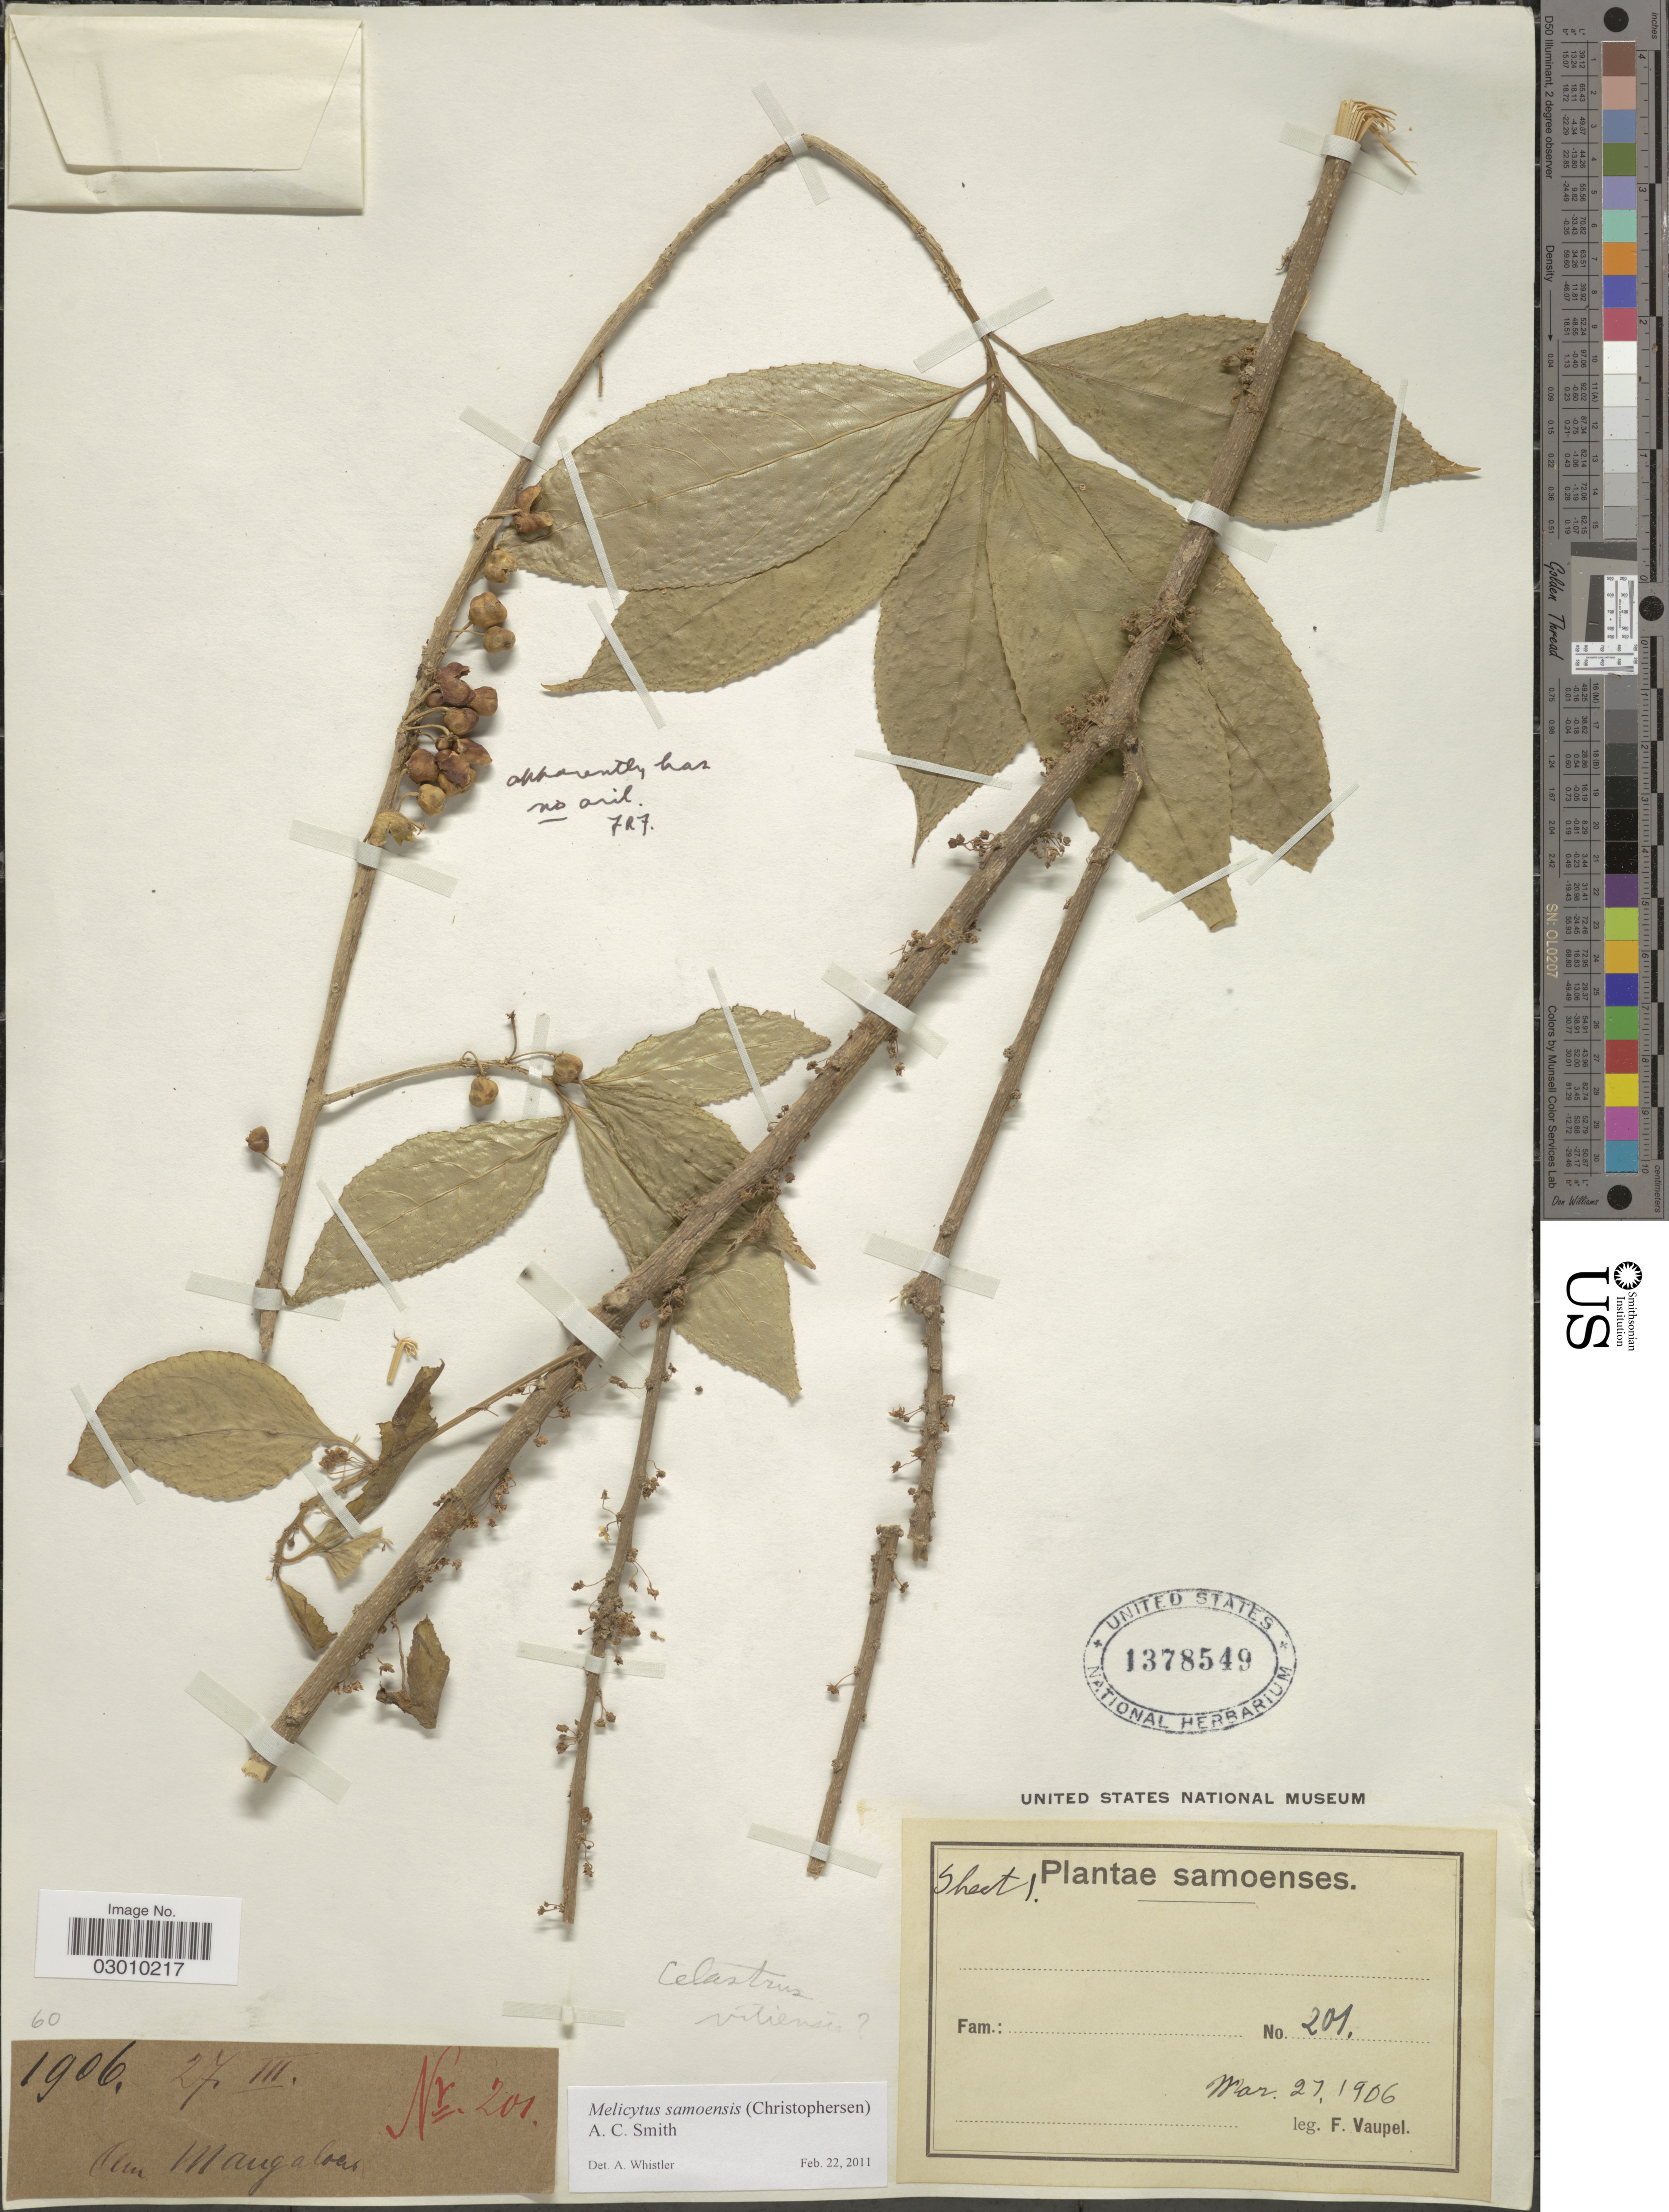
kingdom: Plantae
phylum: Tracheophyta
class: Magnoliopsida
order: Malpighiales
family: Violaceae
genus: Melicytus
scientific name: Melicytus samoensis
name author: (Christoph.) A.C. Sm.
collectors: F. Vaupel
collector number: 201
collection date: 1906-03-27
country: Samoa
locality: Samoenses. Am. Maugaloa.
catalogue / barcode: US 1378549